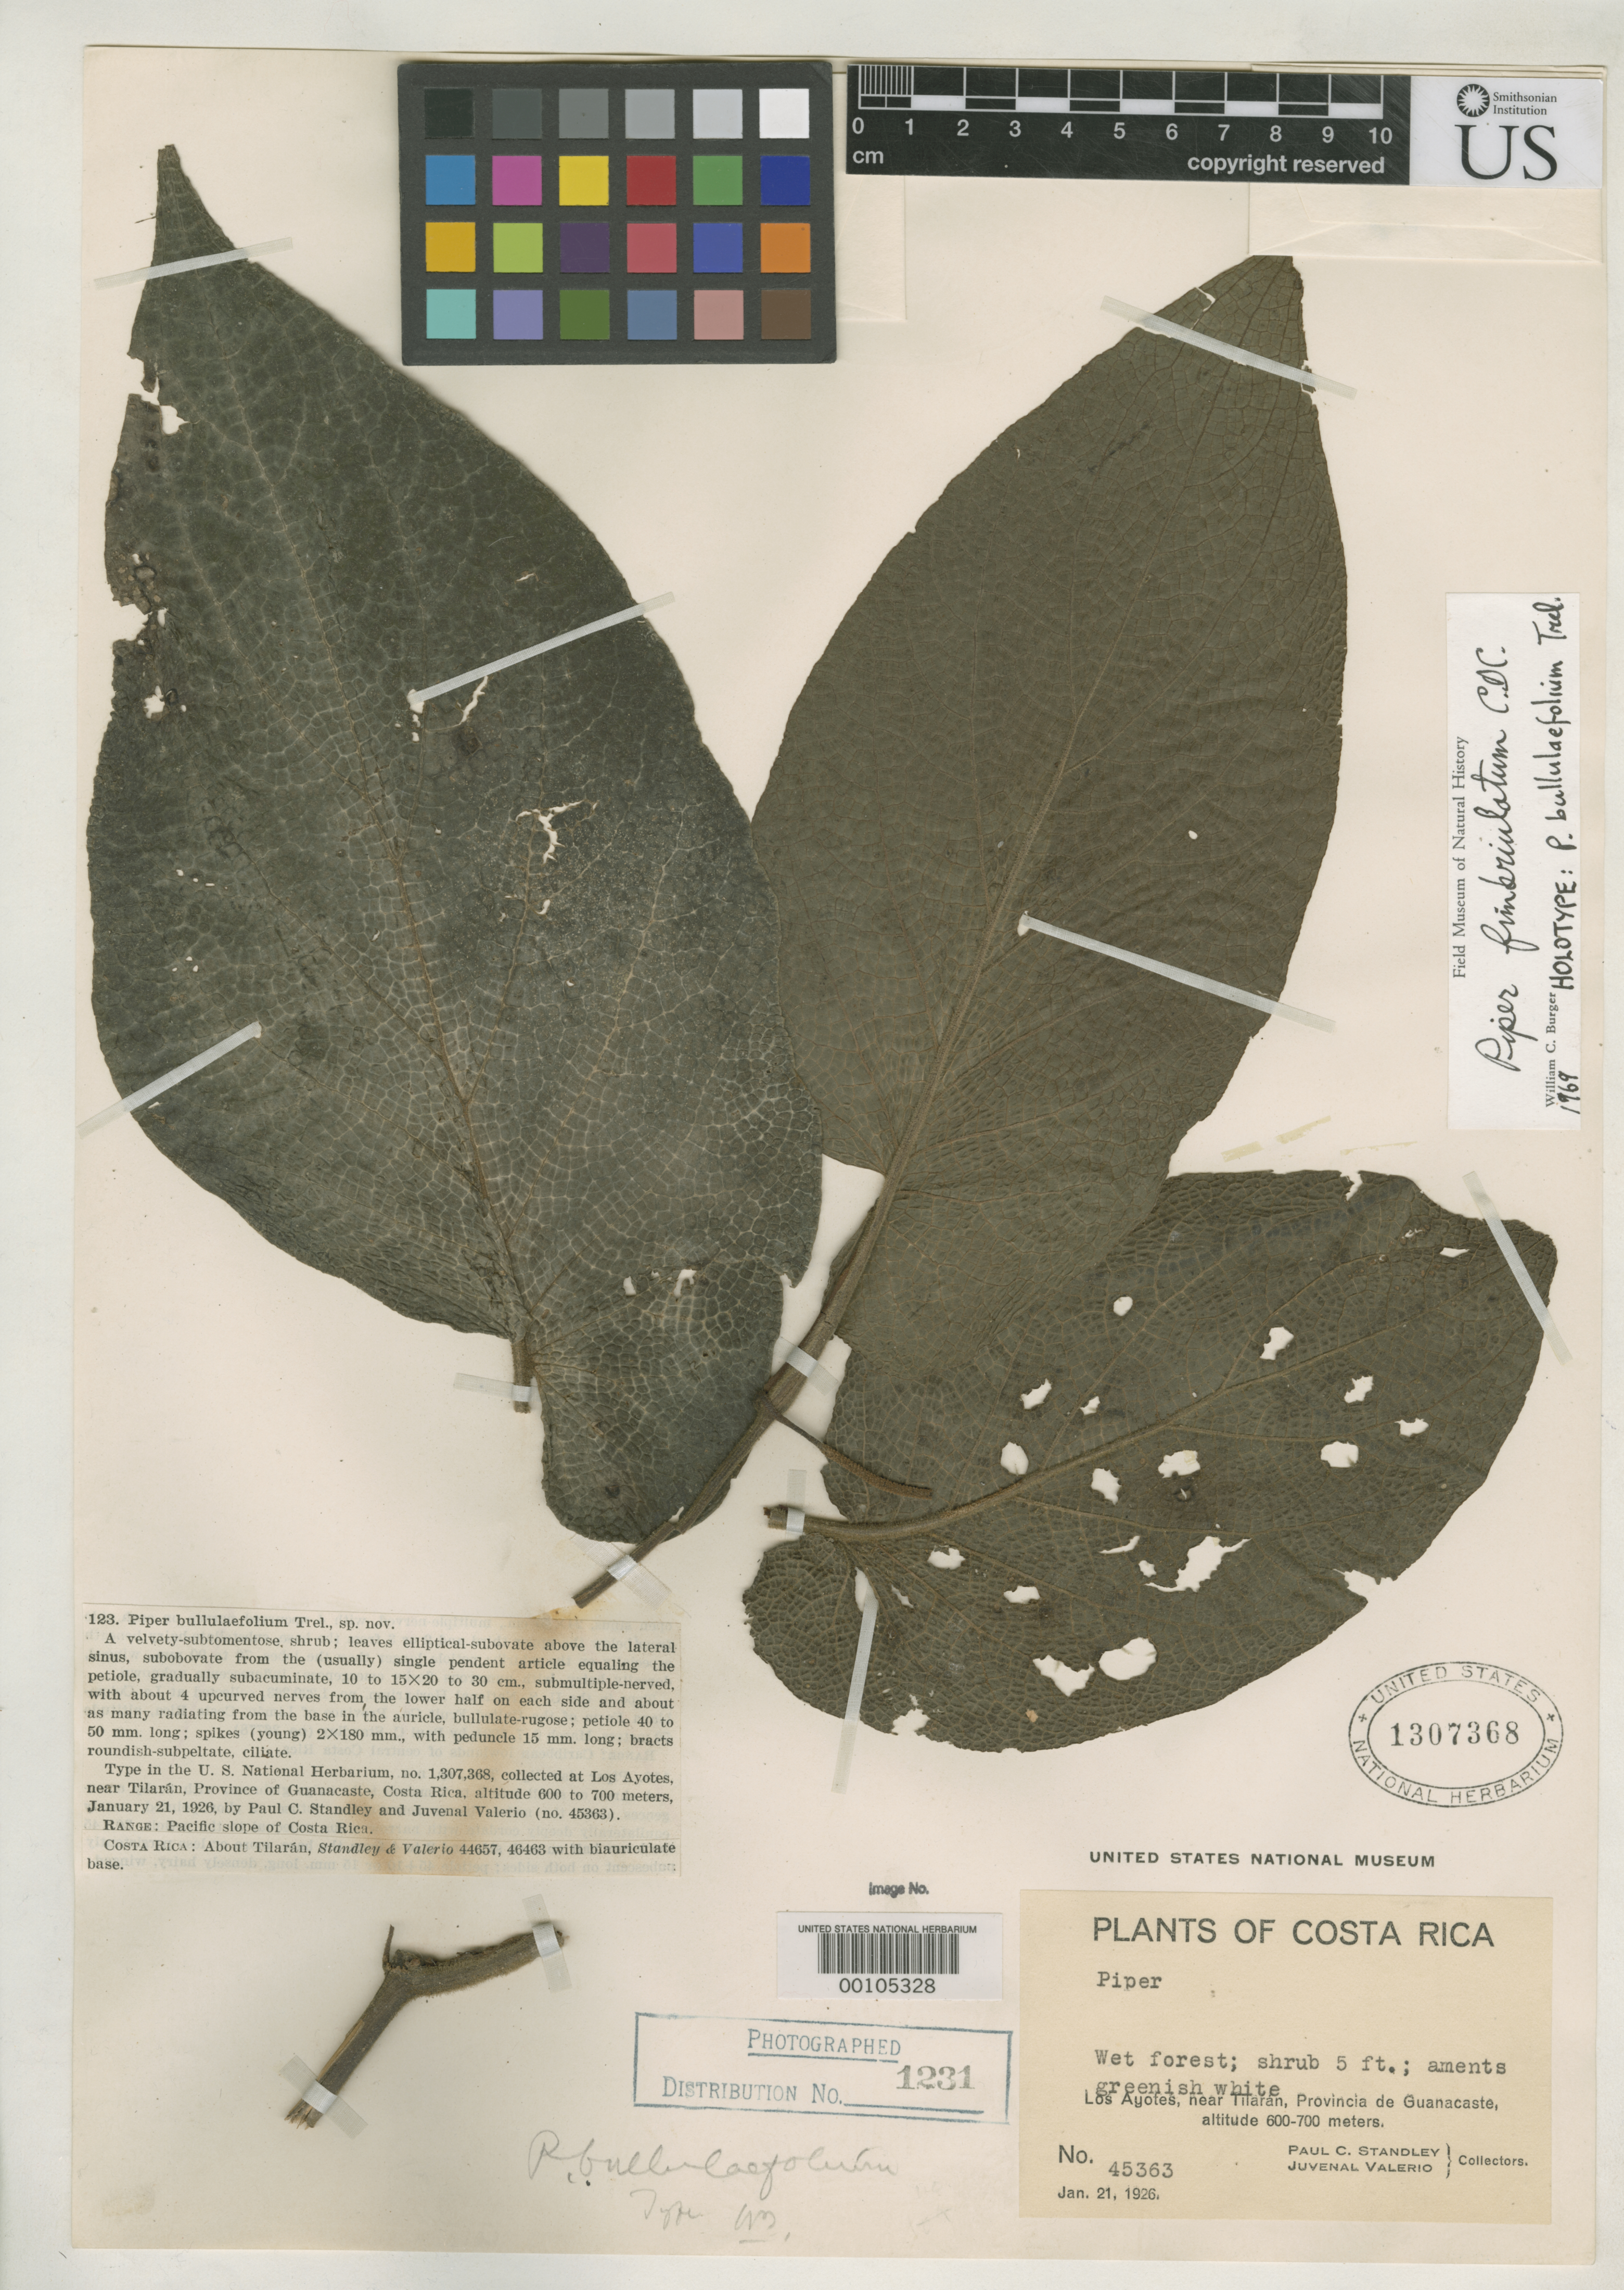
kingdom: Plantae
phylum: Tracheophyta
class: Magnoliopsida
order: Piperales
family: Piperaceae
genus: Piper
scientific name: Piper bullulaefolium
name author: Trel.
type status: Holotype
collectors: P. C. Standley & J. Valerio R.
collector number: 45363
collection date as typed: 21 Jan 1926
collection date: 1926-01-21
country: Costa Rica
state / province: Guanacaste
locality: Los Ayotes, near Tilaran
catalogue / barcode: US 1307368